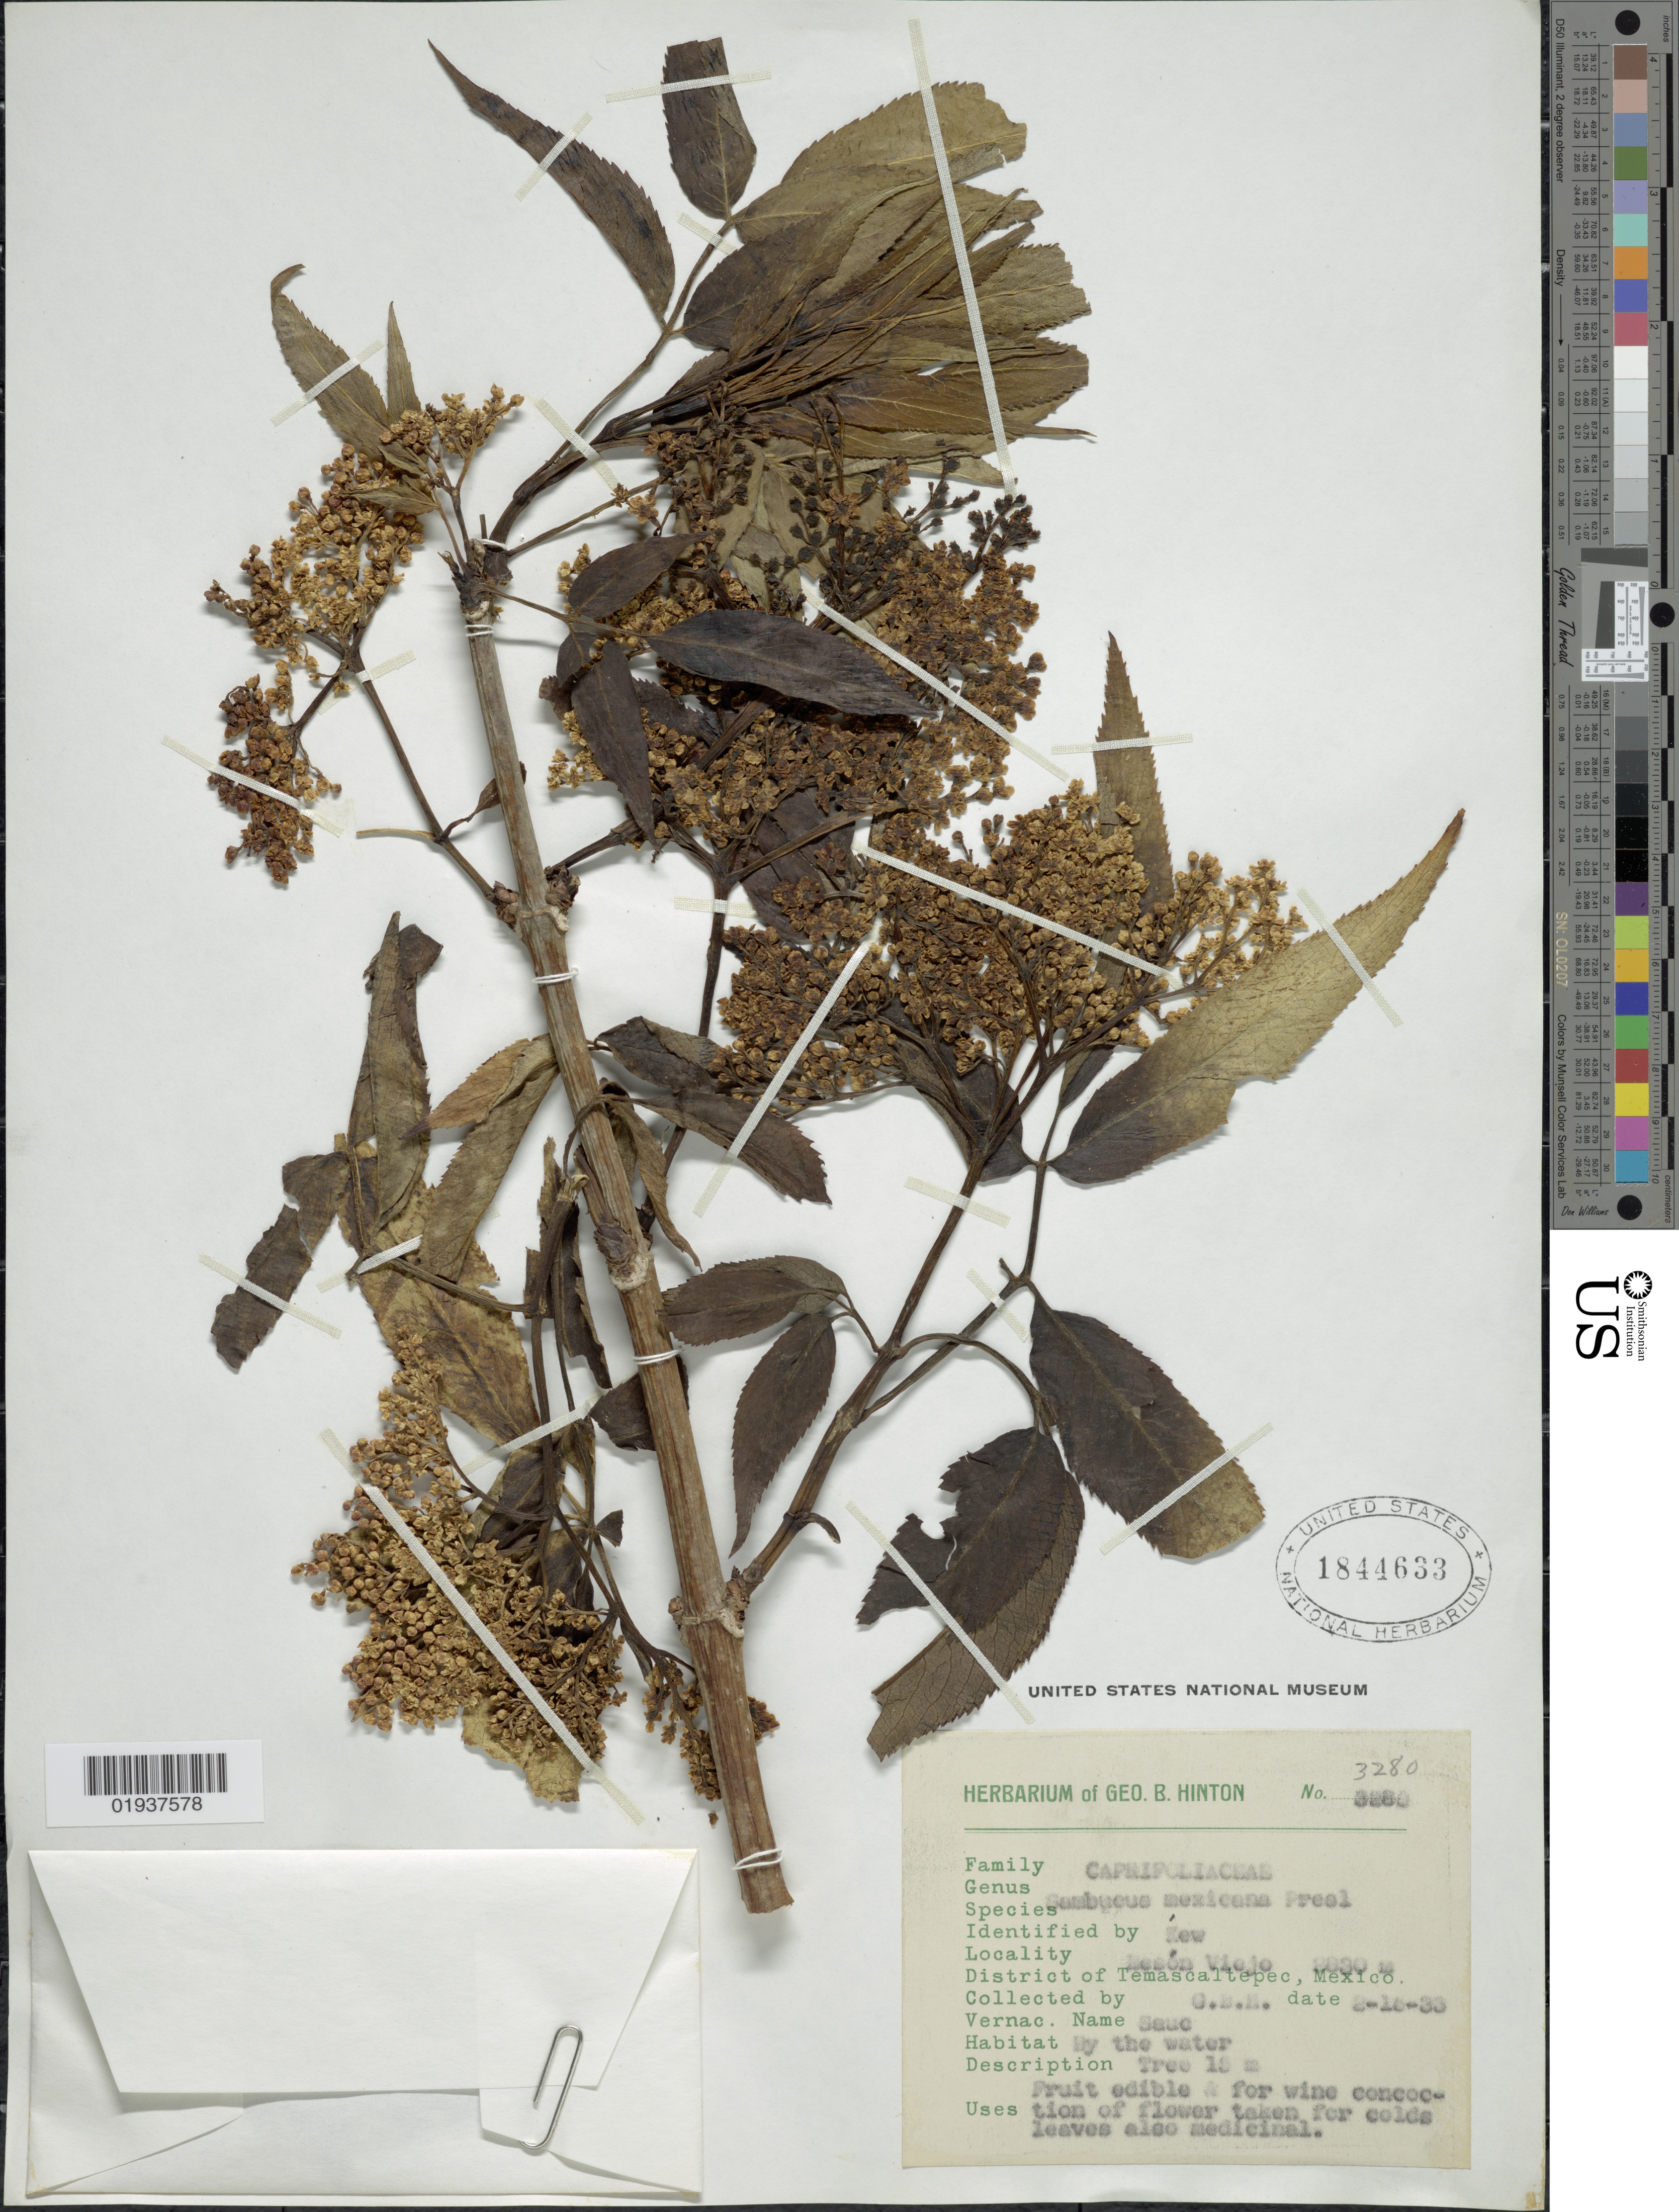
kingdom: Plantae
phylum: Tracheophyta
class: Magnoliopsida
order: Dipsacales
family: Viburnaceae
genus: Sambucus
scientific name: Sambucus mexicana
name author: C. Presl ex DC.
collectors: G. B. Hinton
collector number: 3280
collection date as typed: Transcribed d/m/y: 10/2/33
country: Mexico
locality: Mesón Viejo, District of Temascaltepec.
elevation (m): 2830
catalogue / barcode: US 1844633